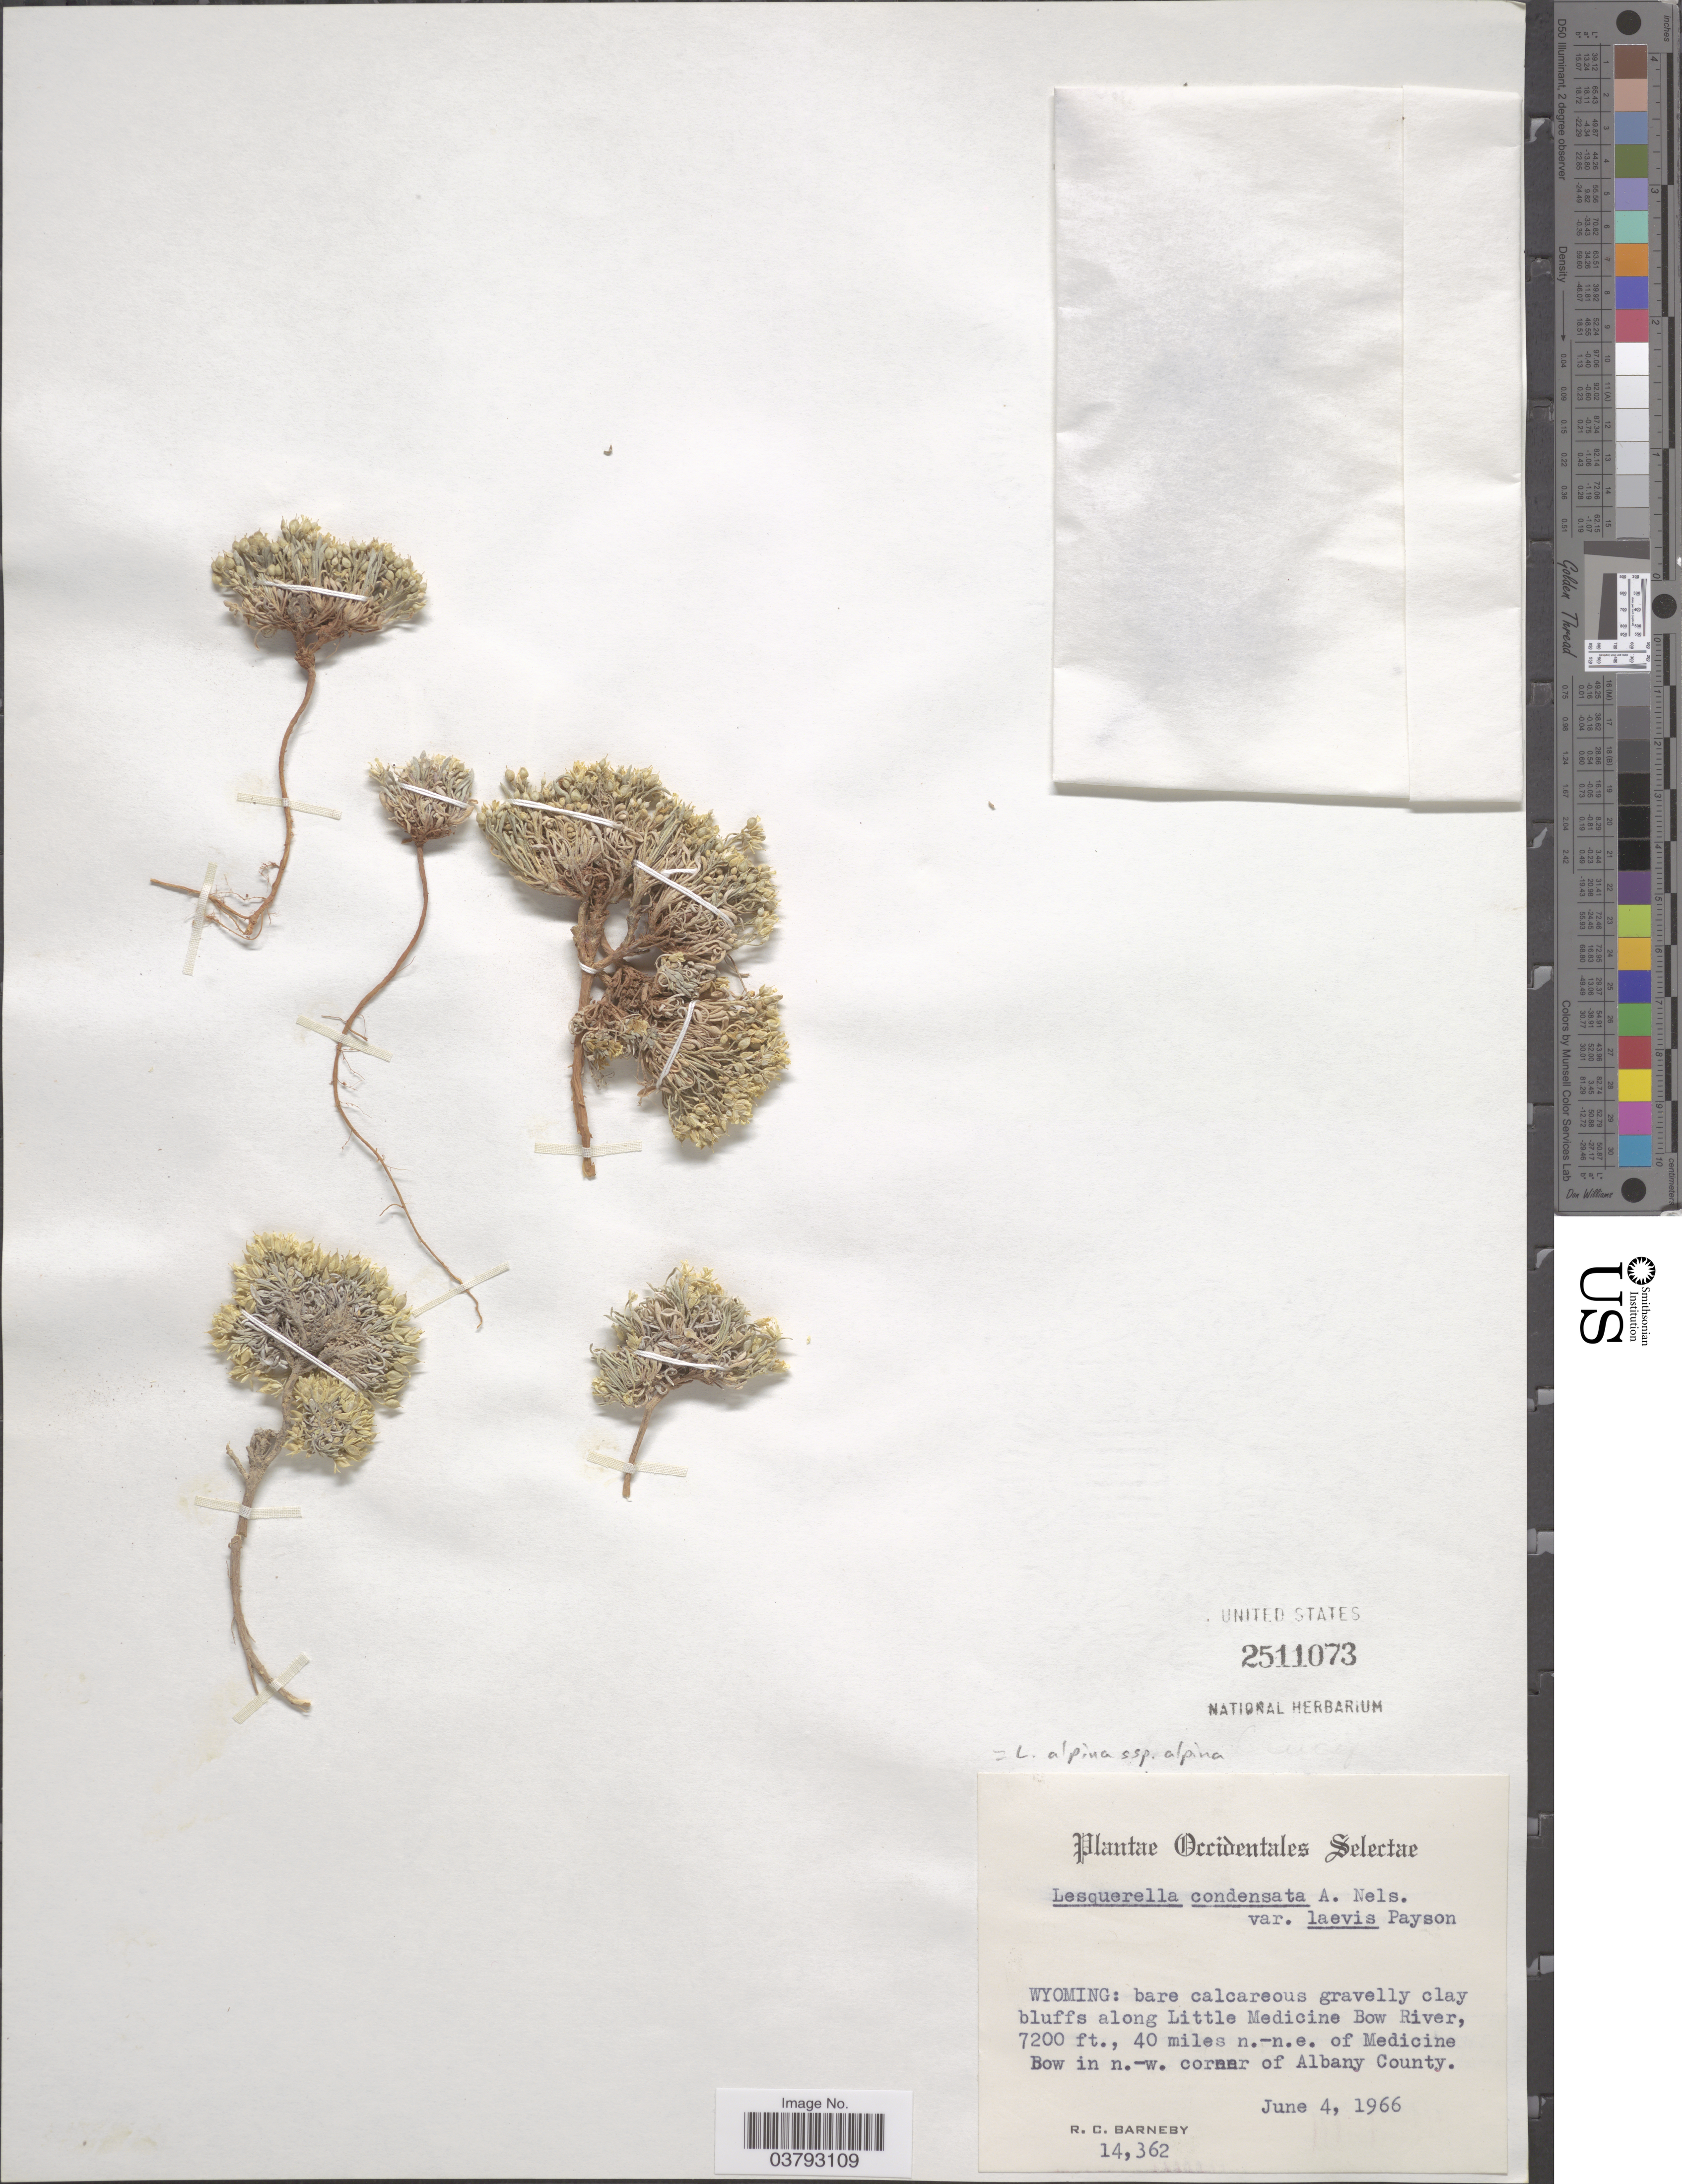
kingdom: Plantae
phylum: Tracheophyta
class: Magnoliopsida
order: Brassicales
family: Brassicaceae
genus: Lesquerella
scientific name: Lesquerella alpina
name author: (Nutt.) S. Watson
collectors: R. C. Barneby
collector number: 14362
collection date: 1966-06-04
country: United States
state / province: Wyoming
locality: Occidentales. Bluffs along Little Medicine Bow River, 40 miles n.-n.e. of Medicine Bow in n.-w. corner of Albany County.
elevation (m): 2195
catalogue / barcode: US 2511073